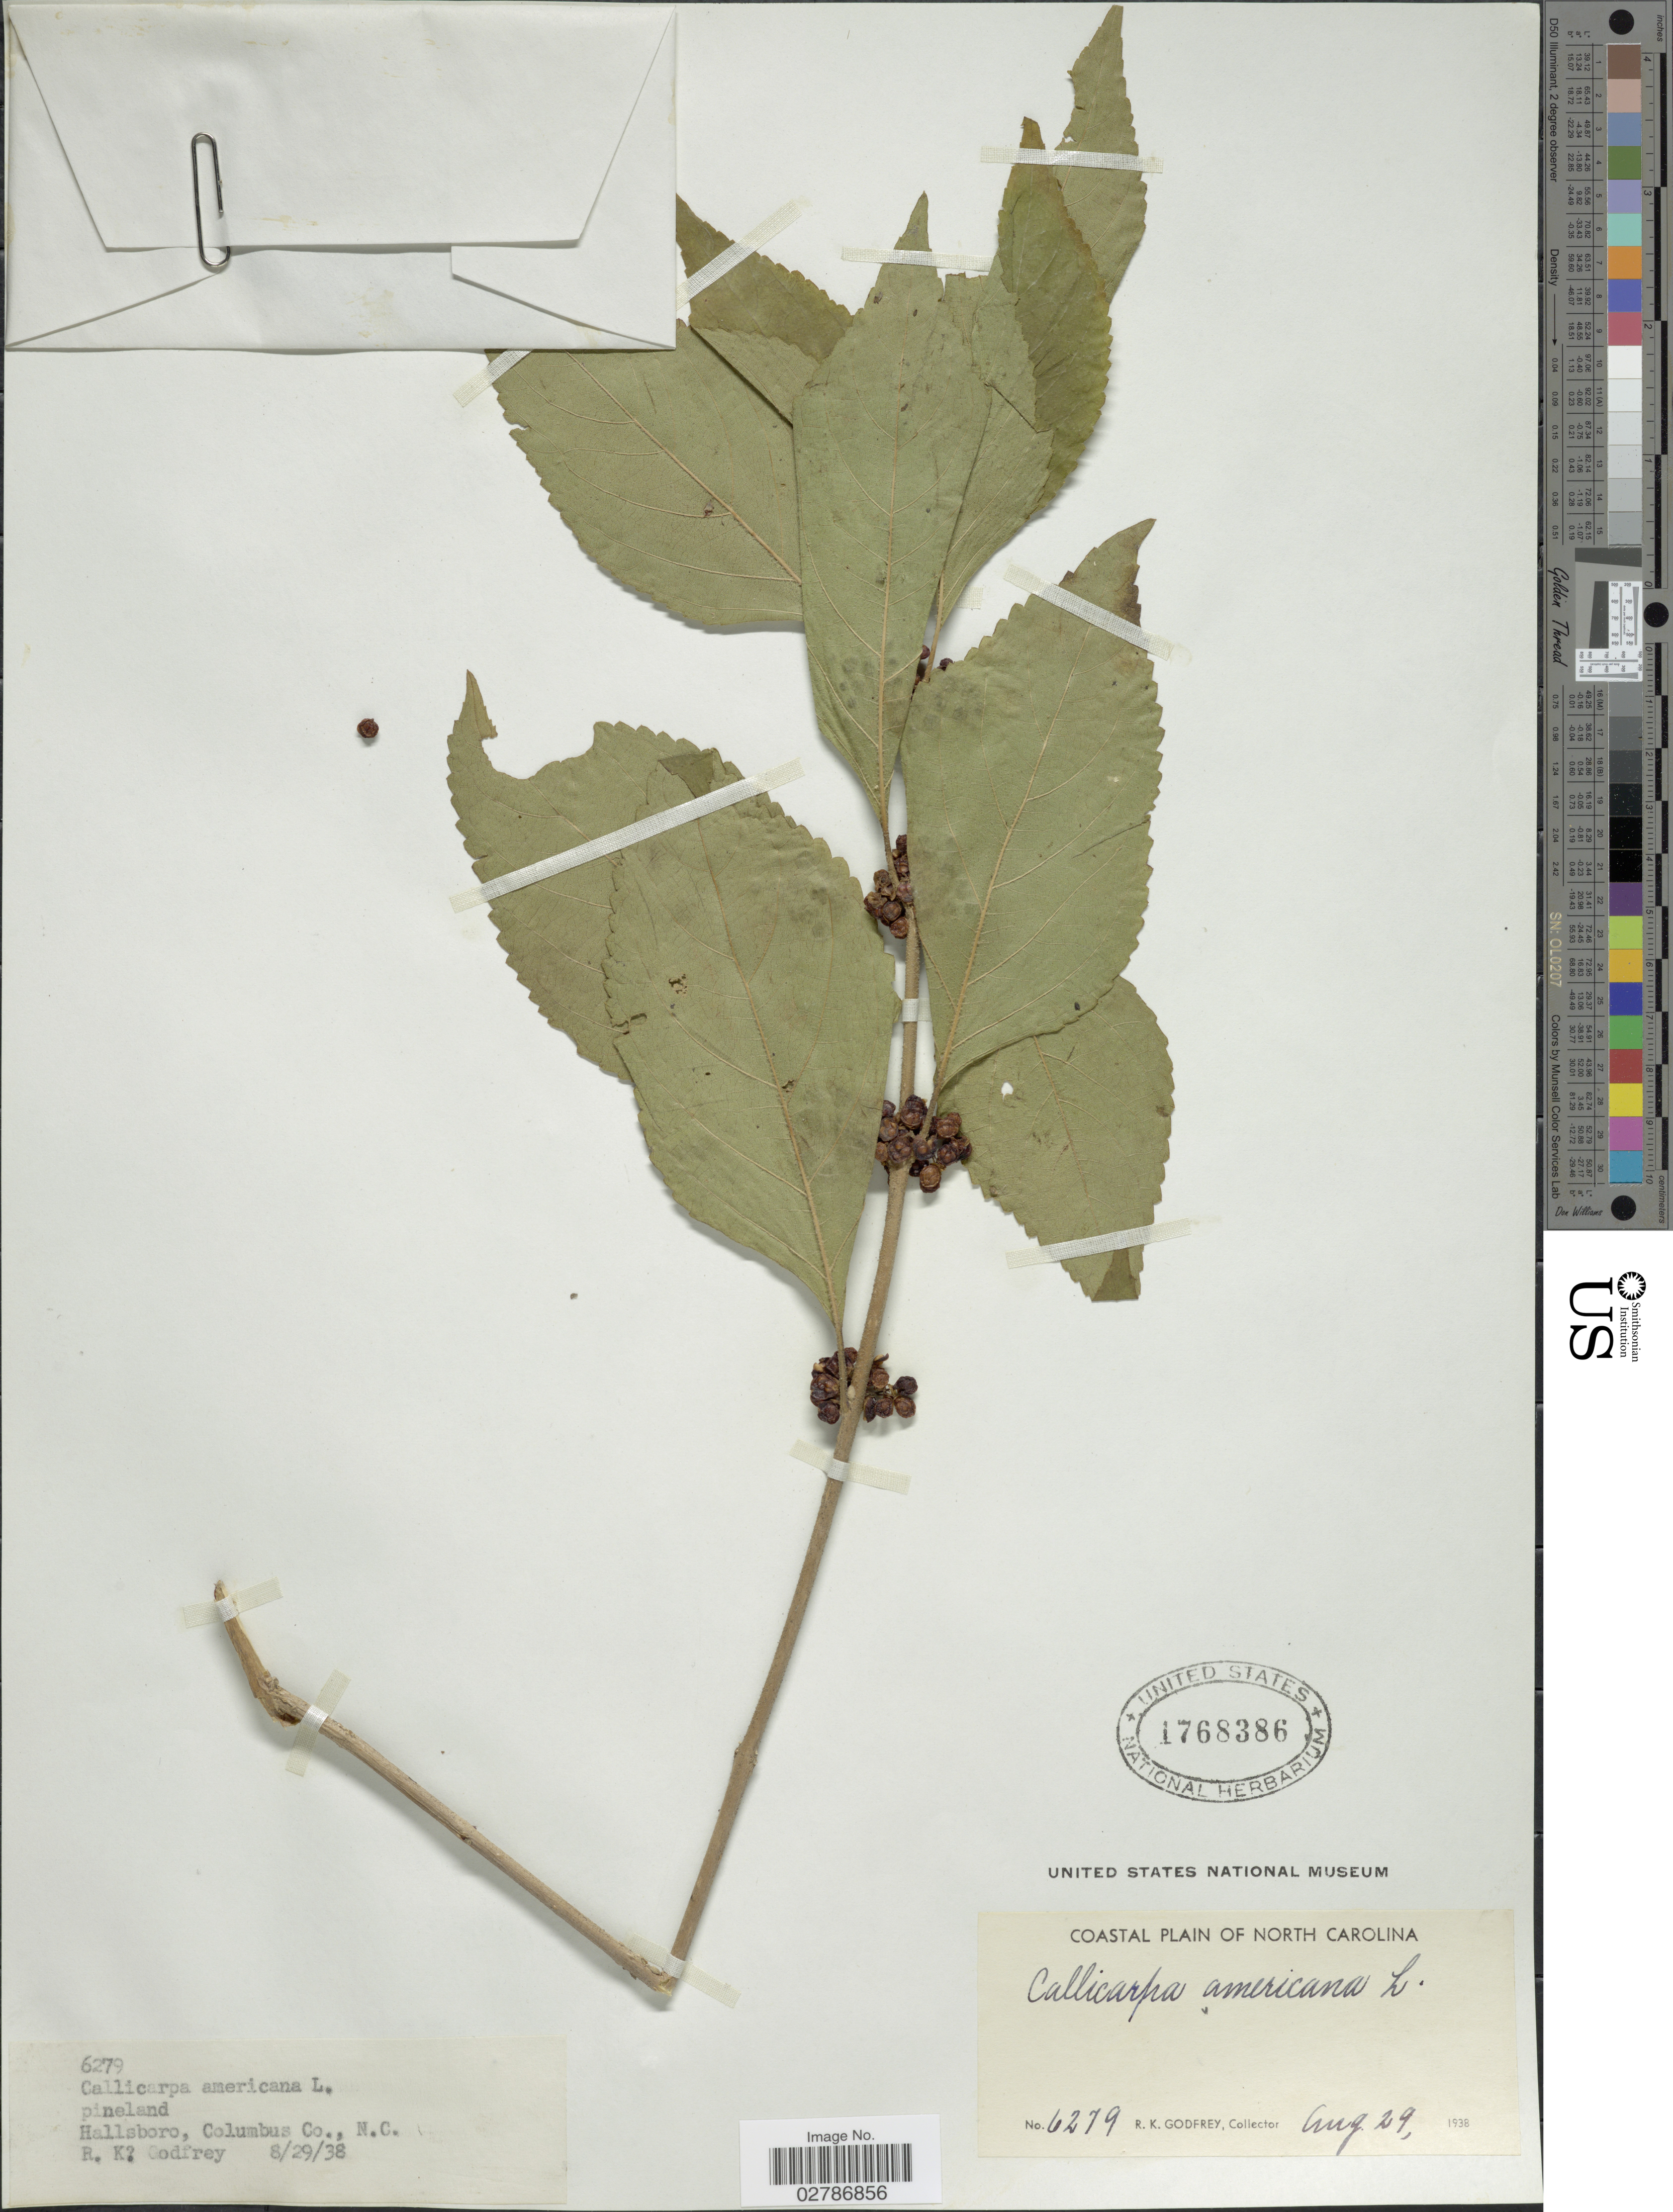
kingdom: Plantae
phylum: Tracheophyta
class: Magnoliopsida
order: Lamiales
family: Lamiaceae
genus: Callicarpa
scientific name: Callicarpa americana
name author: L.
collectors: R. K. Godfrey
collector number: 6279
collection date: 1938-08-29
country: United States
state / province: North Carolina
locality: Coastal Plain of North Carolina. Hallsboro, Columbus Co.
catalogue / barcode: US 1768386